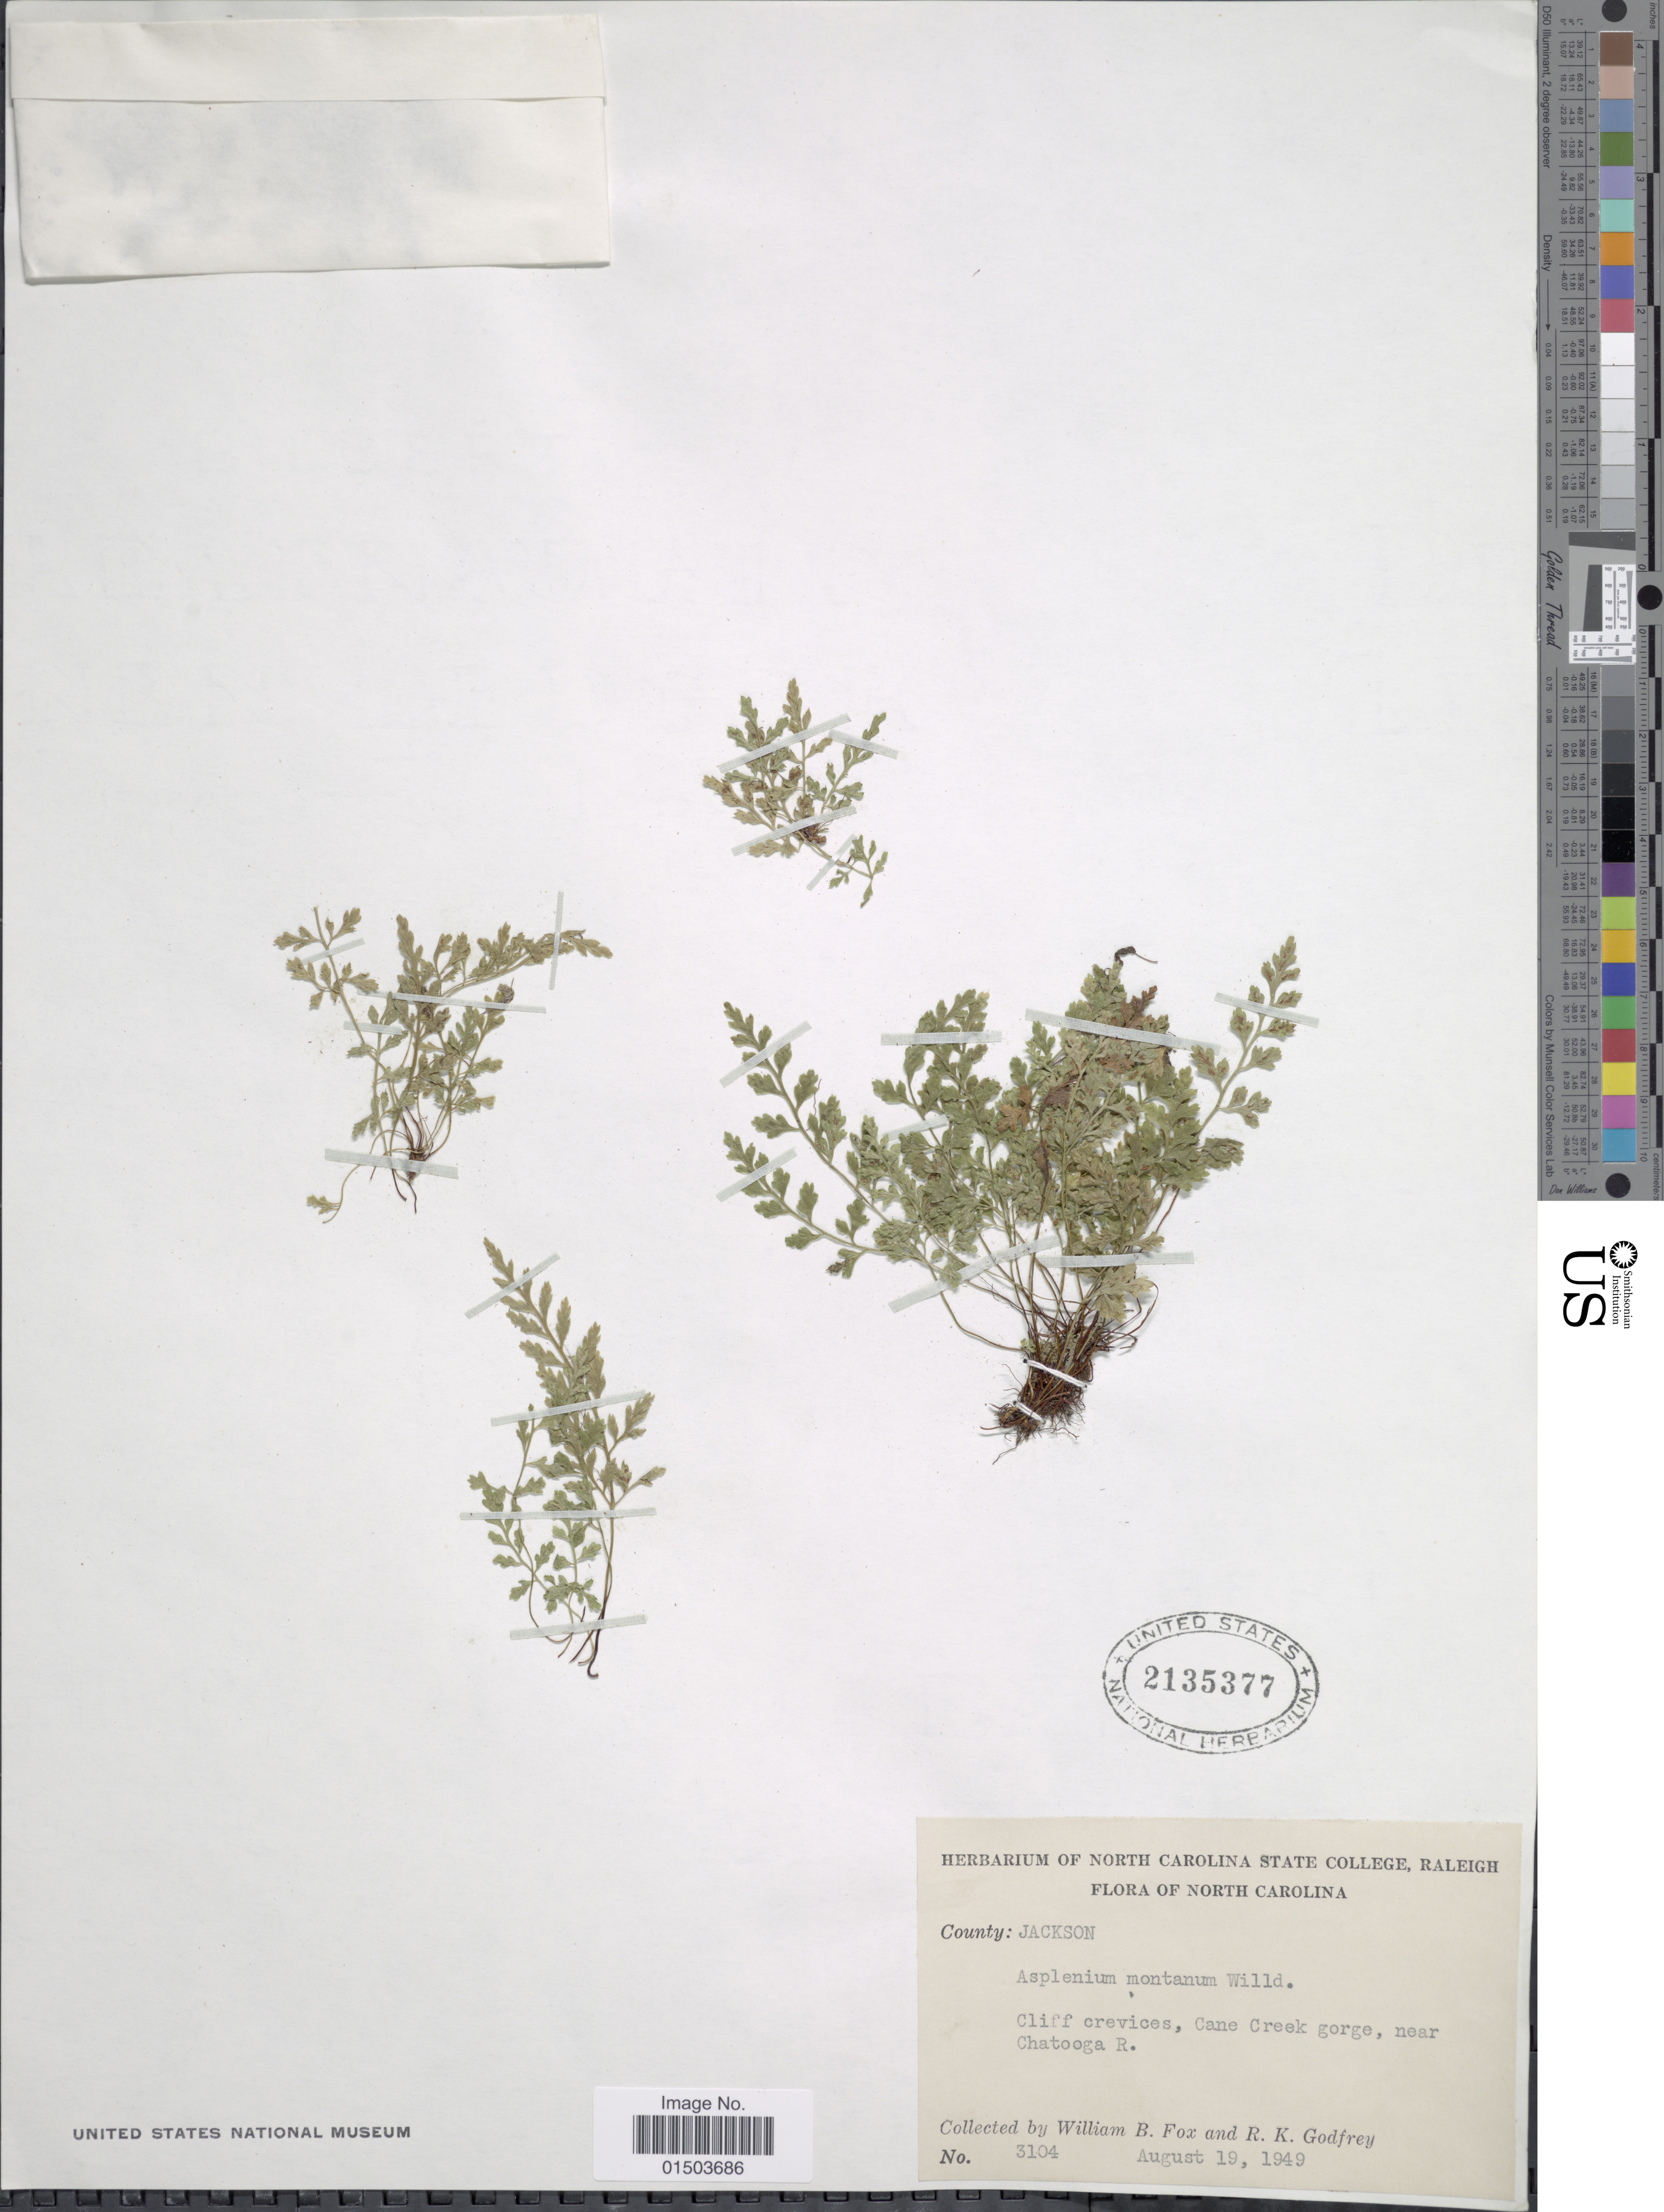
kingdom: Plantae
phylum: Tracheophyta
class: Polypodiopsida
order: Polypodiales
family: Aspleniaceae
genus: Asplenium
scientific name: Asplenium montanum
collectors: W. B. Fox & R. K. Godfrey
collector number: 3104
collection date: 1949-08-19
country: United States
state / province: North Carolina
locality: County: Jackson. Cliff crevices, Cane Creek gorge, neaar Chatooga R.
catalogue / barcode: US 2135377